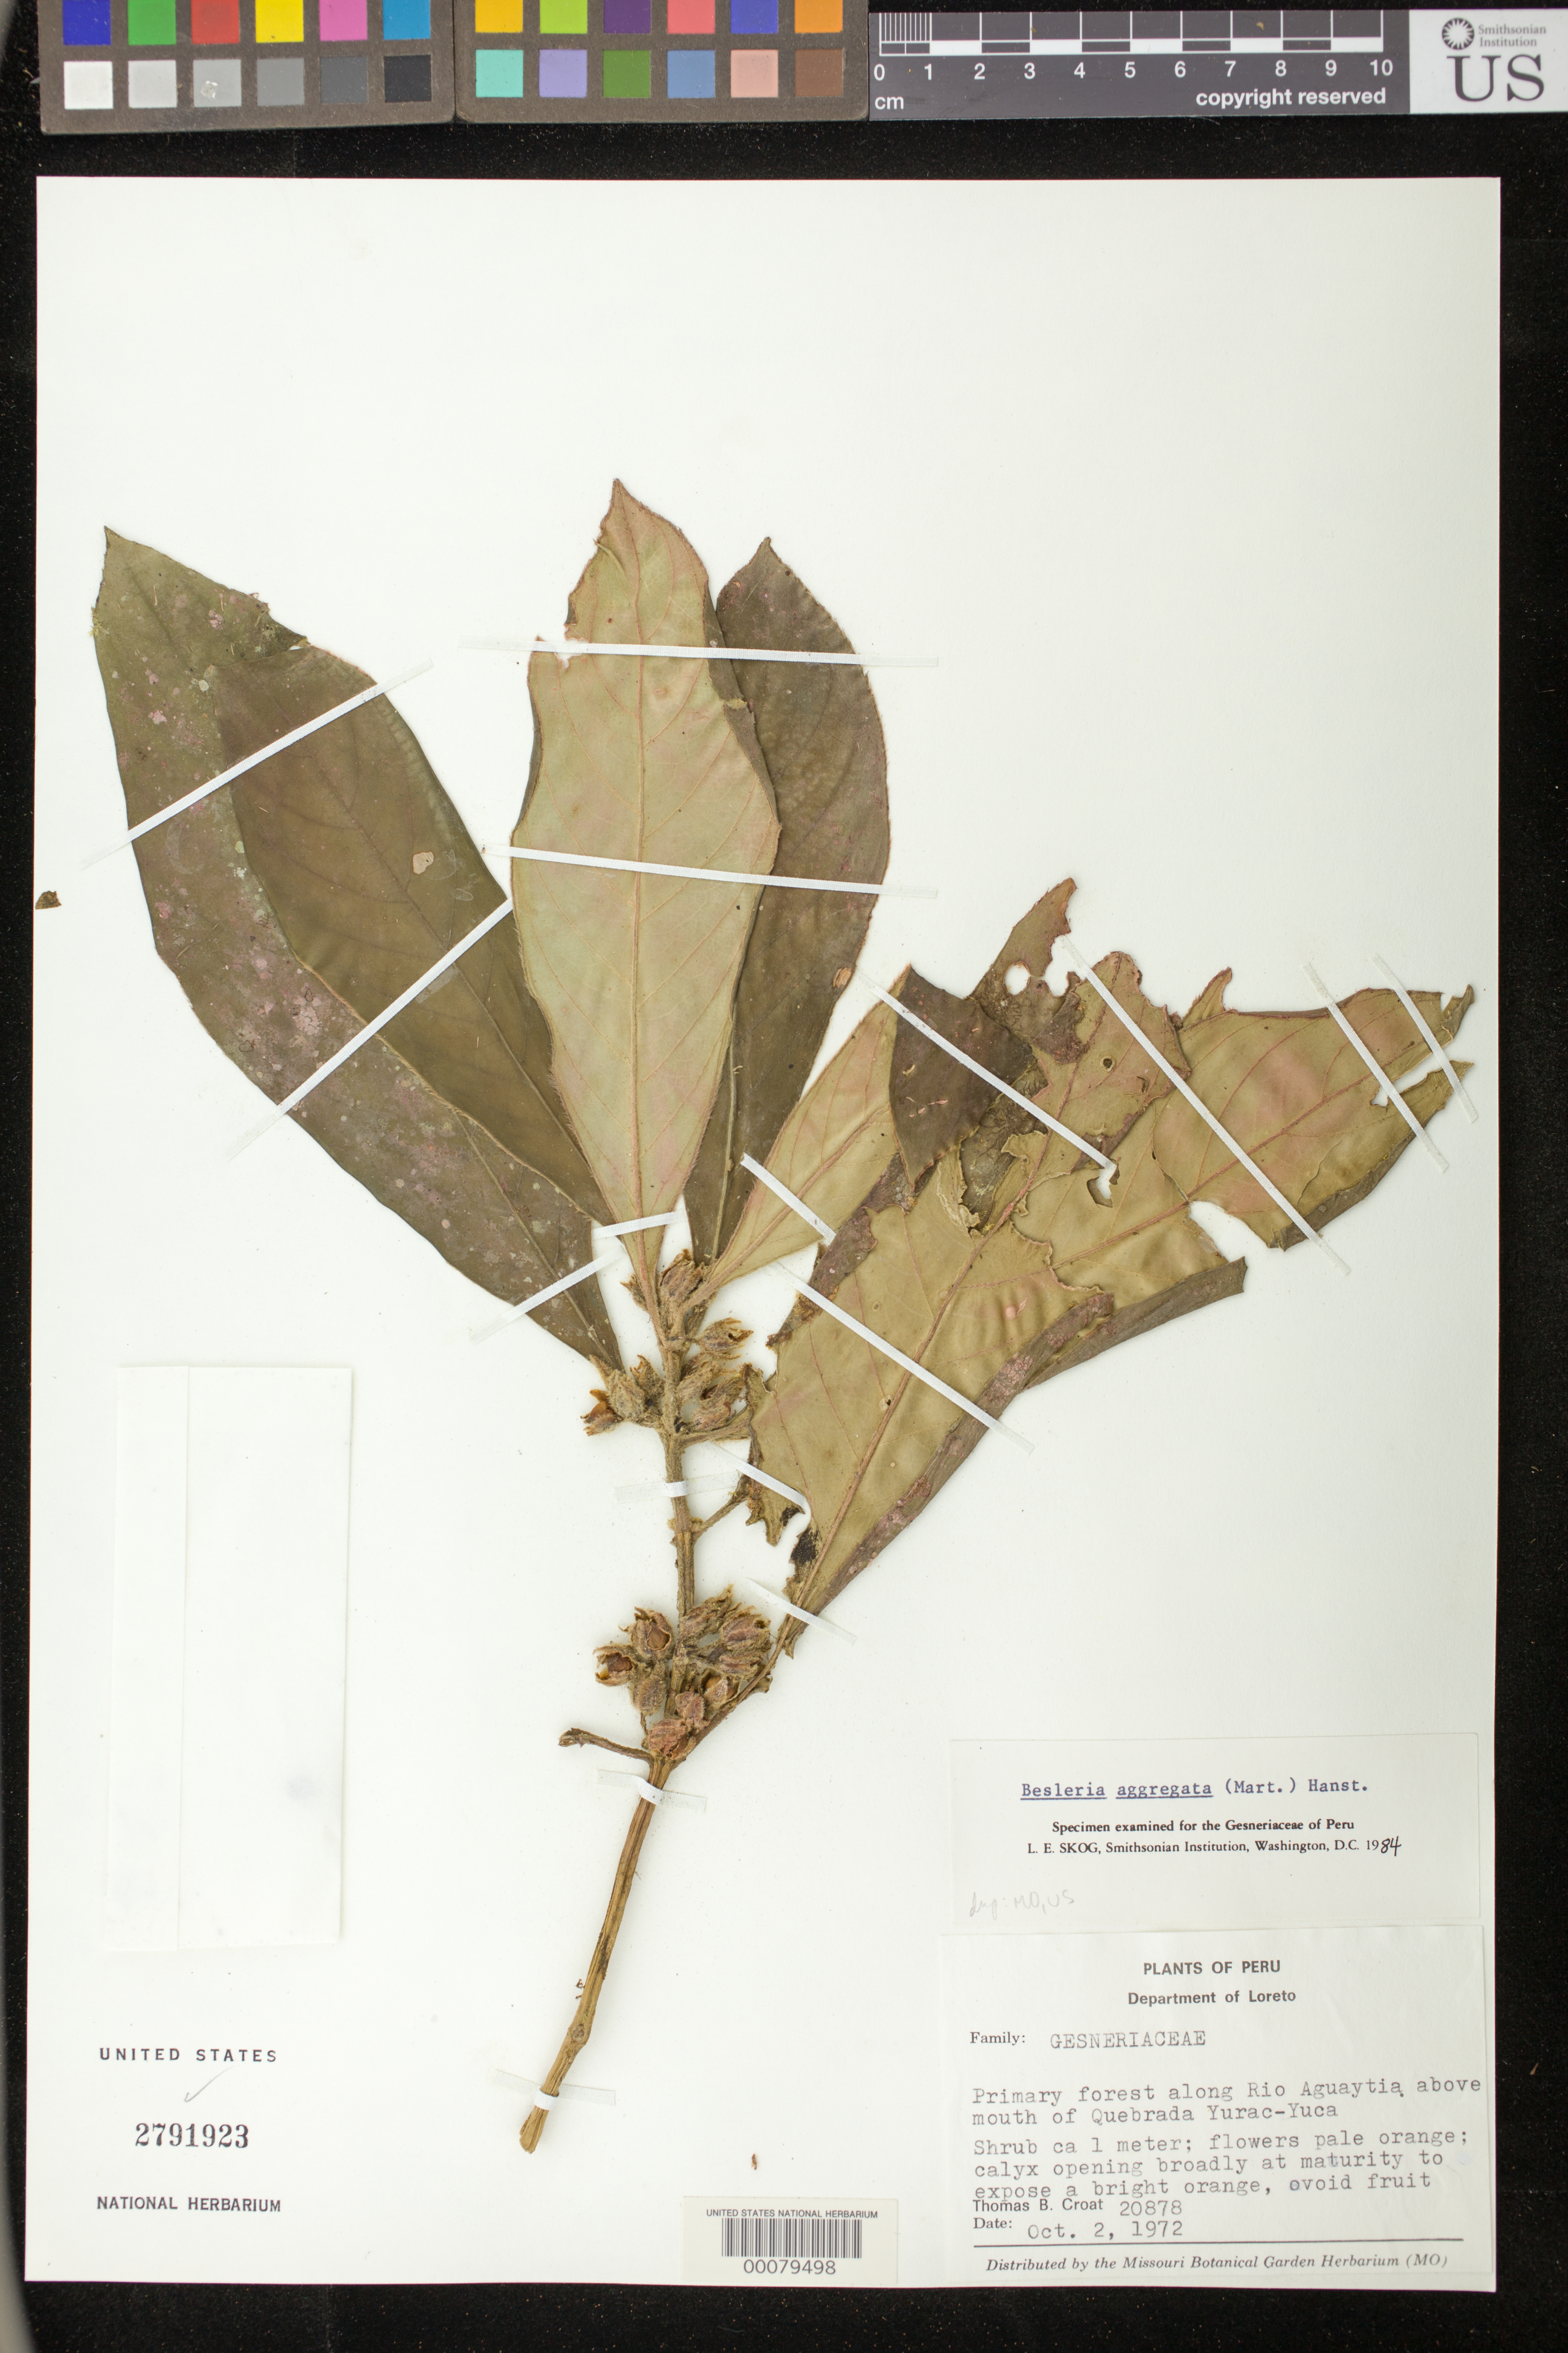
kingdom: Plantae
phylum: Tracheophyta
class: Magnoliopsida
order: Lamiales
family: Gesneriaceae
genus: Besleria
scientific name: Besleria aggregata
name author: (Mart.) Hanst.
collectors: T. B. Croat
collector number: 20878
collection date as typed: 02 Oct 1972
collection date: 1972-10-02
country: Peru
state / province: Loreto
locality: Along Rio Aguaytia above mouth of Quebrada Yurac-Yacu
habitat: Primary forest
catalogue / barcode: US 2791923